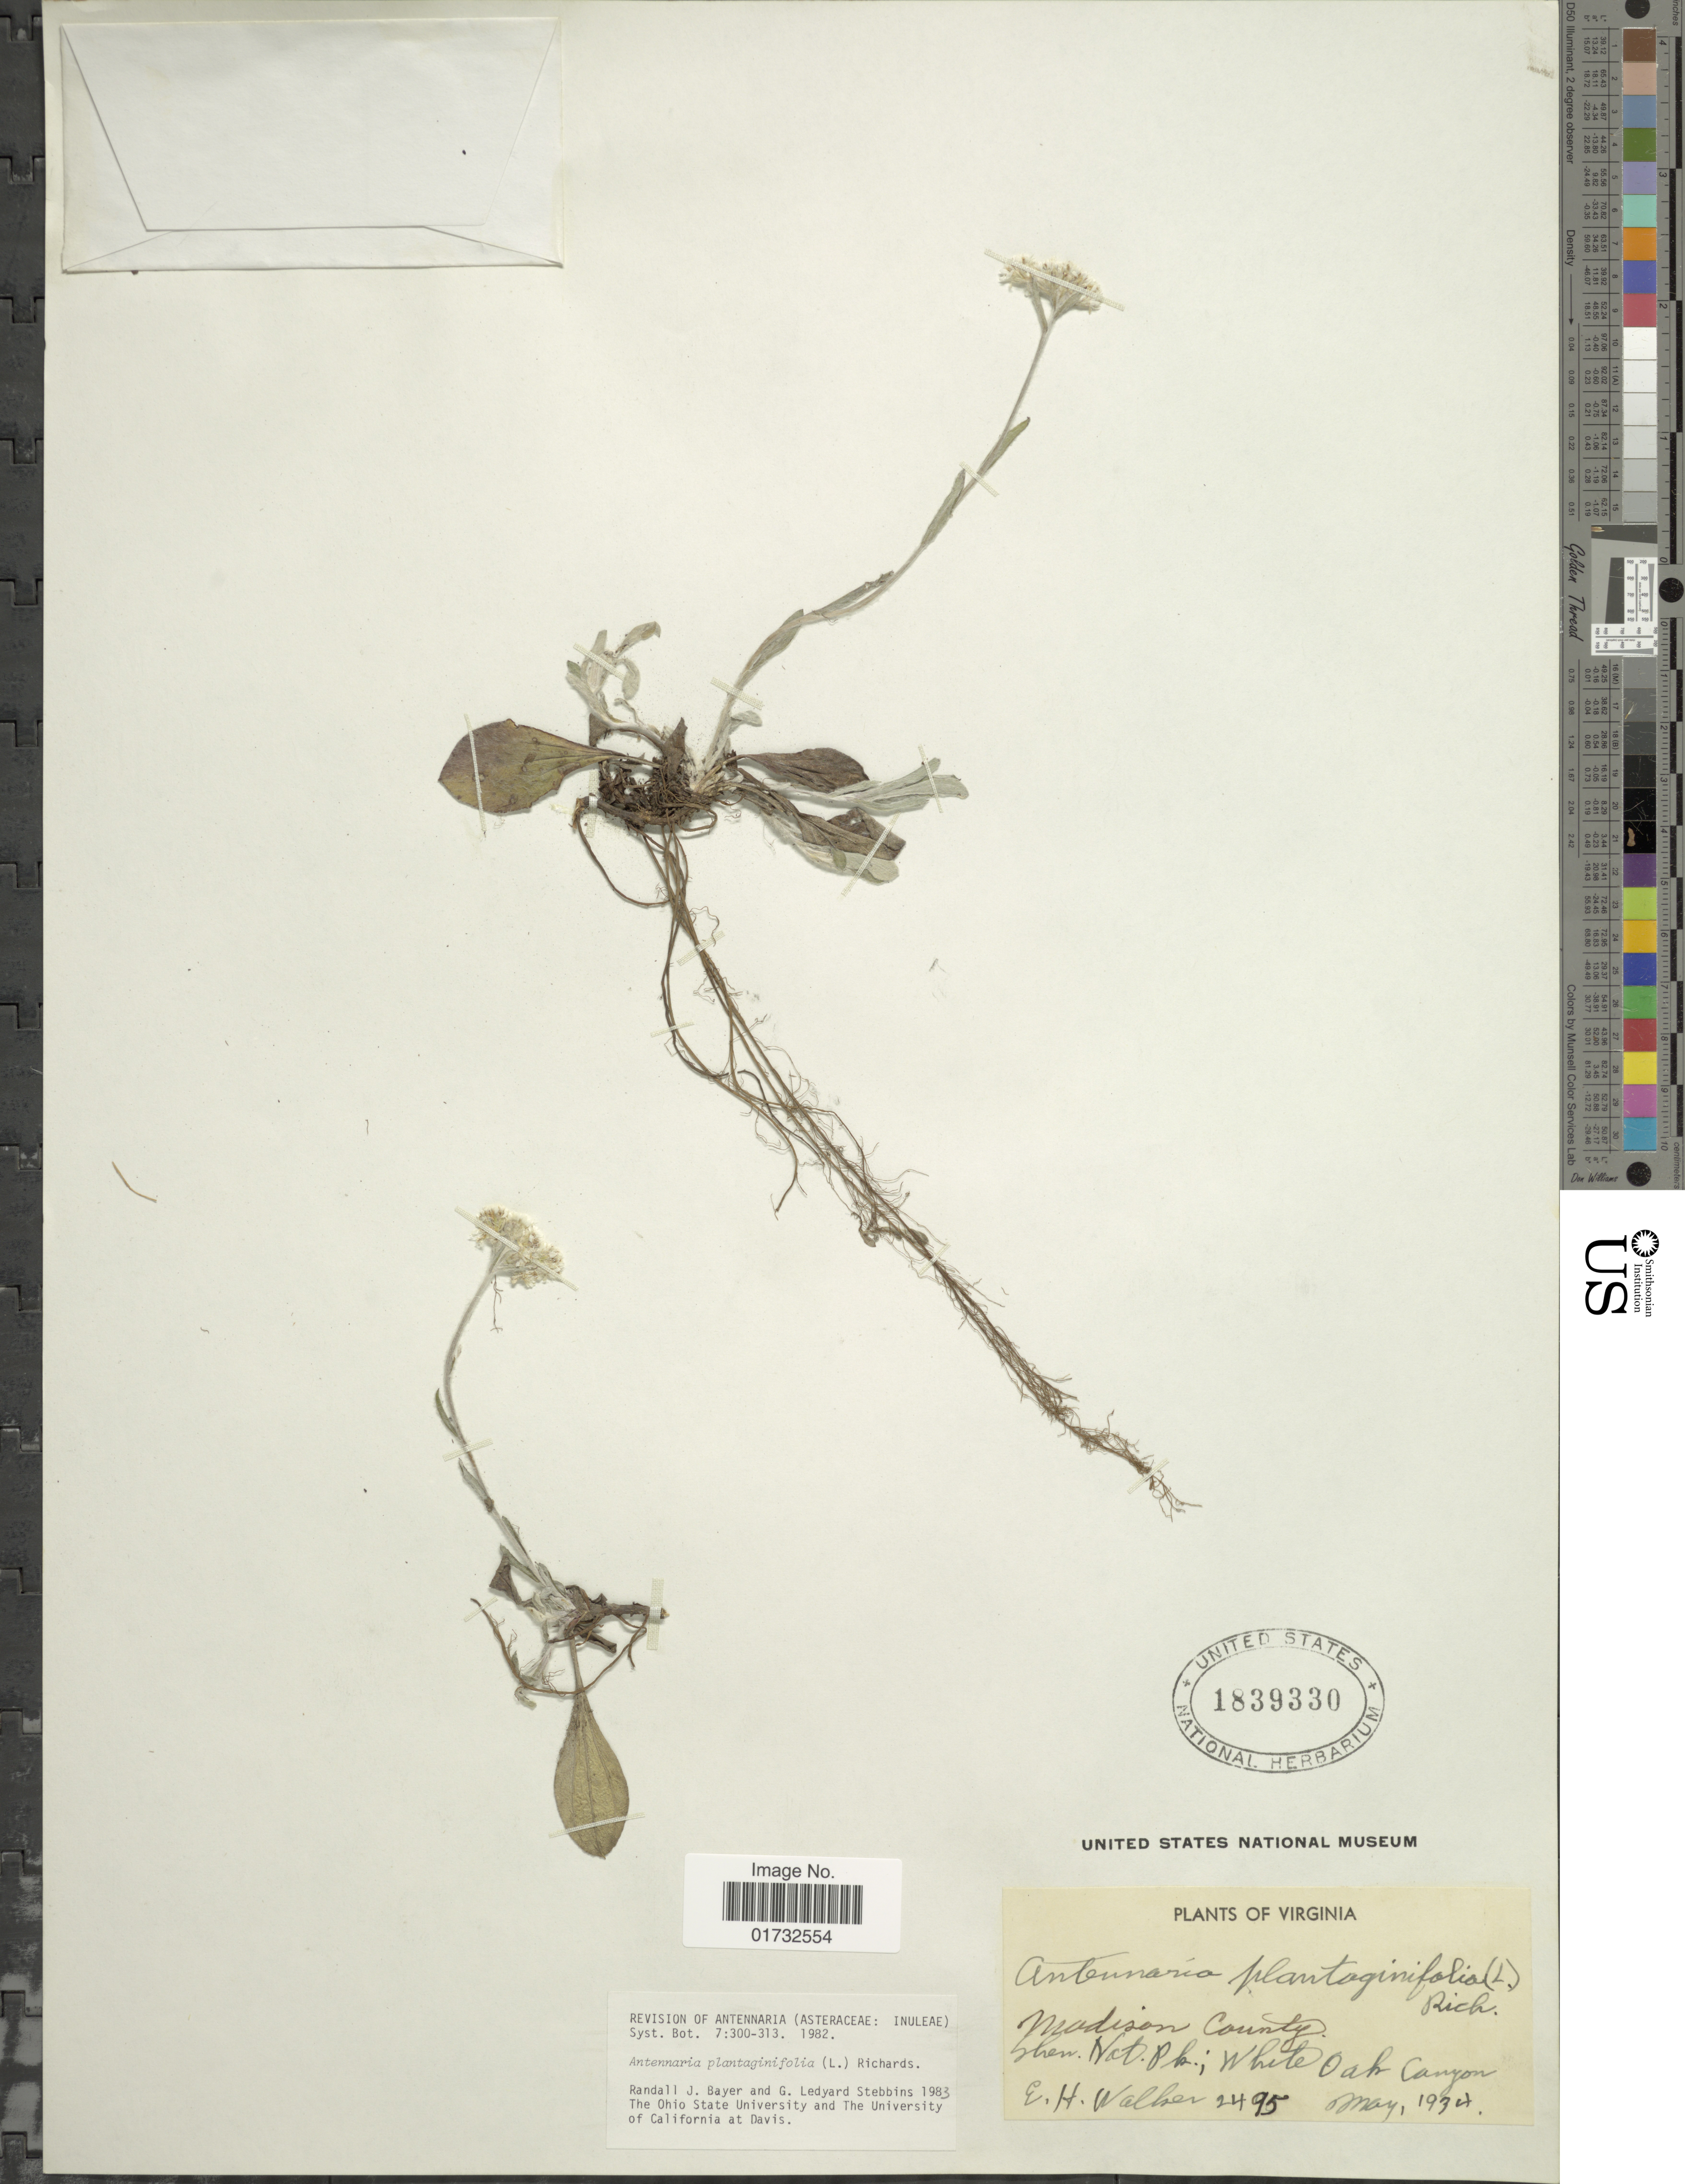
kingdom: Plantae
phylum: Tracheophyta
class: Magnoliopsida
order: Asterales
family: Asteraceae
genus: Antennaria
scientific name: Antennaria plantaginifolia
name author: (L.) Richardson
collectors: E. H. Walker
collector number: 2495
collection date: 1934-05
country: United States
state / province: Virginia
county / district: Madison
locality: Shen. Nat. Pk; White Oak Canyon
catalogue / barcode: US 1839330